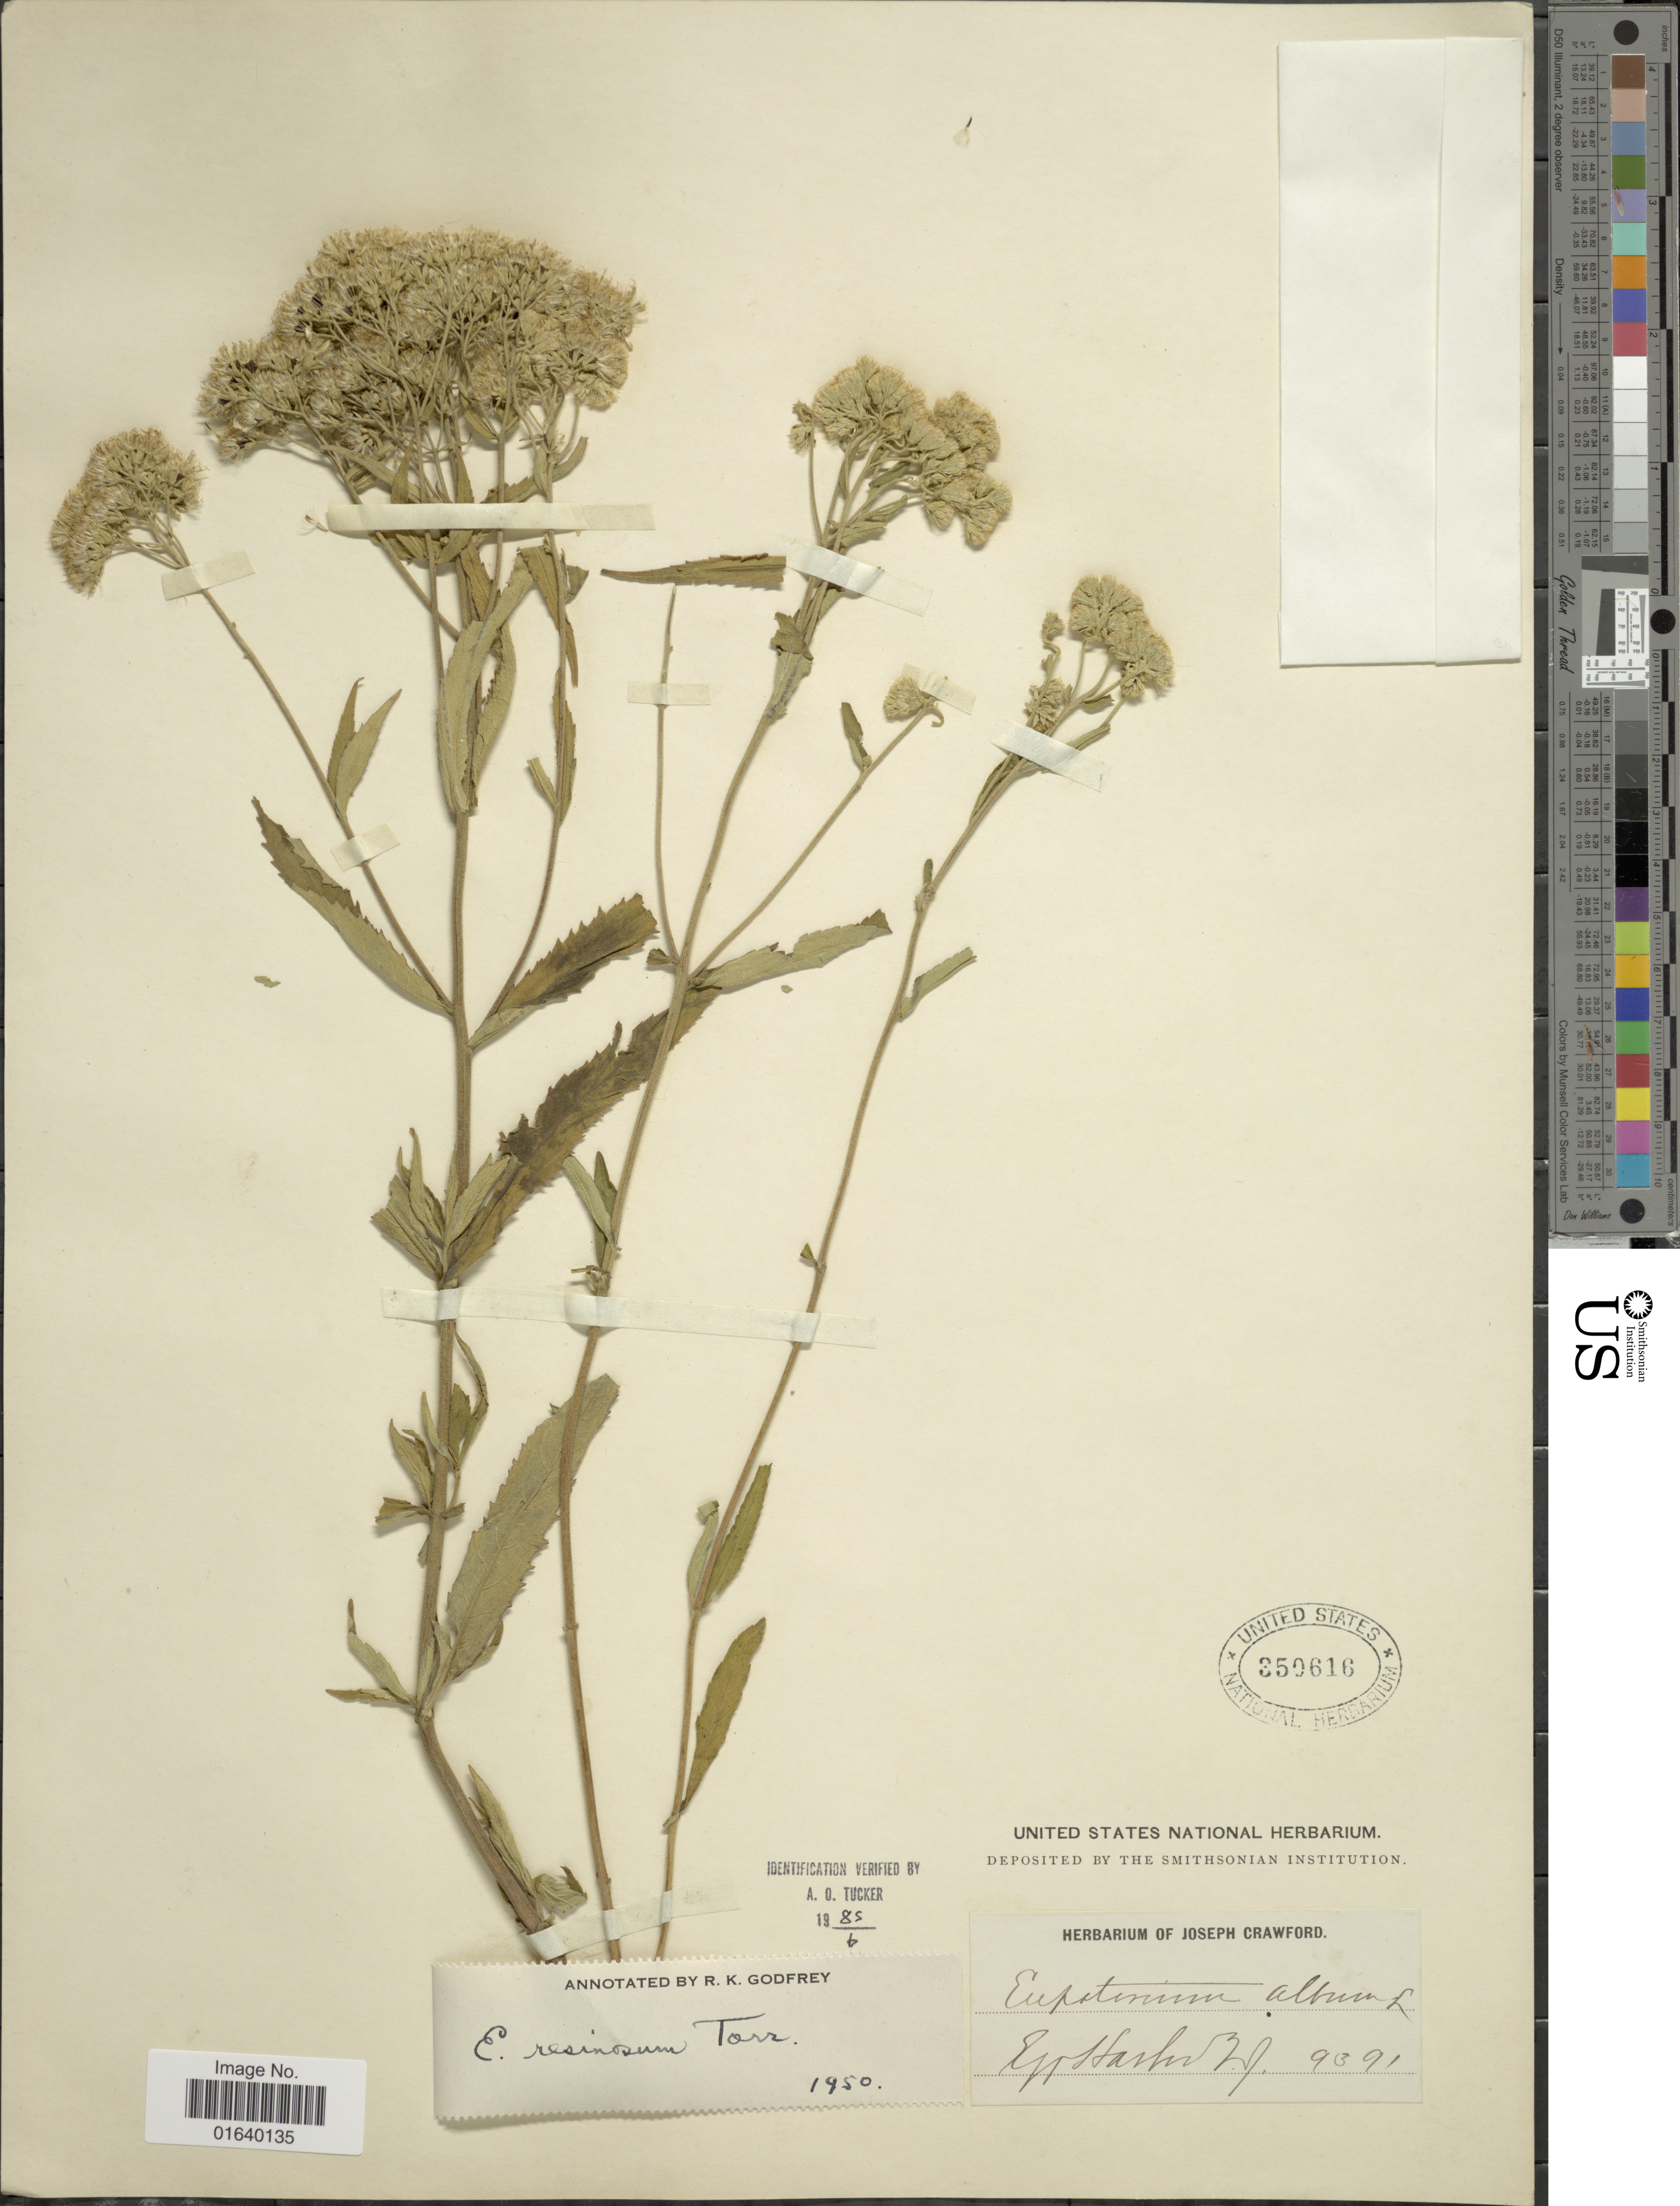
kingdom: Plantae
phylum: Tracheophyta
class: Magnoliopsida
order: Asterales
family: Asteraceae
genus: Eupatorium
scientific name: Eupatorium resinosum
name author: Torr. ex DC.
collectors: ex herb. Joseph Crawford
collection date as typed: Transcribed d/m/y: 3/9/91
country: United States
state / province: New Jersey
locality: Egg Harbor.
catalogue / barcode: US 350616